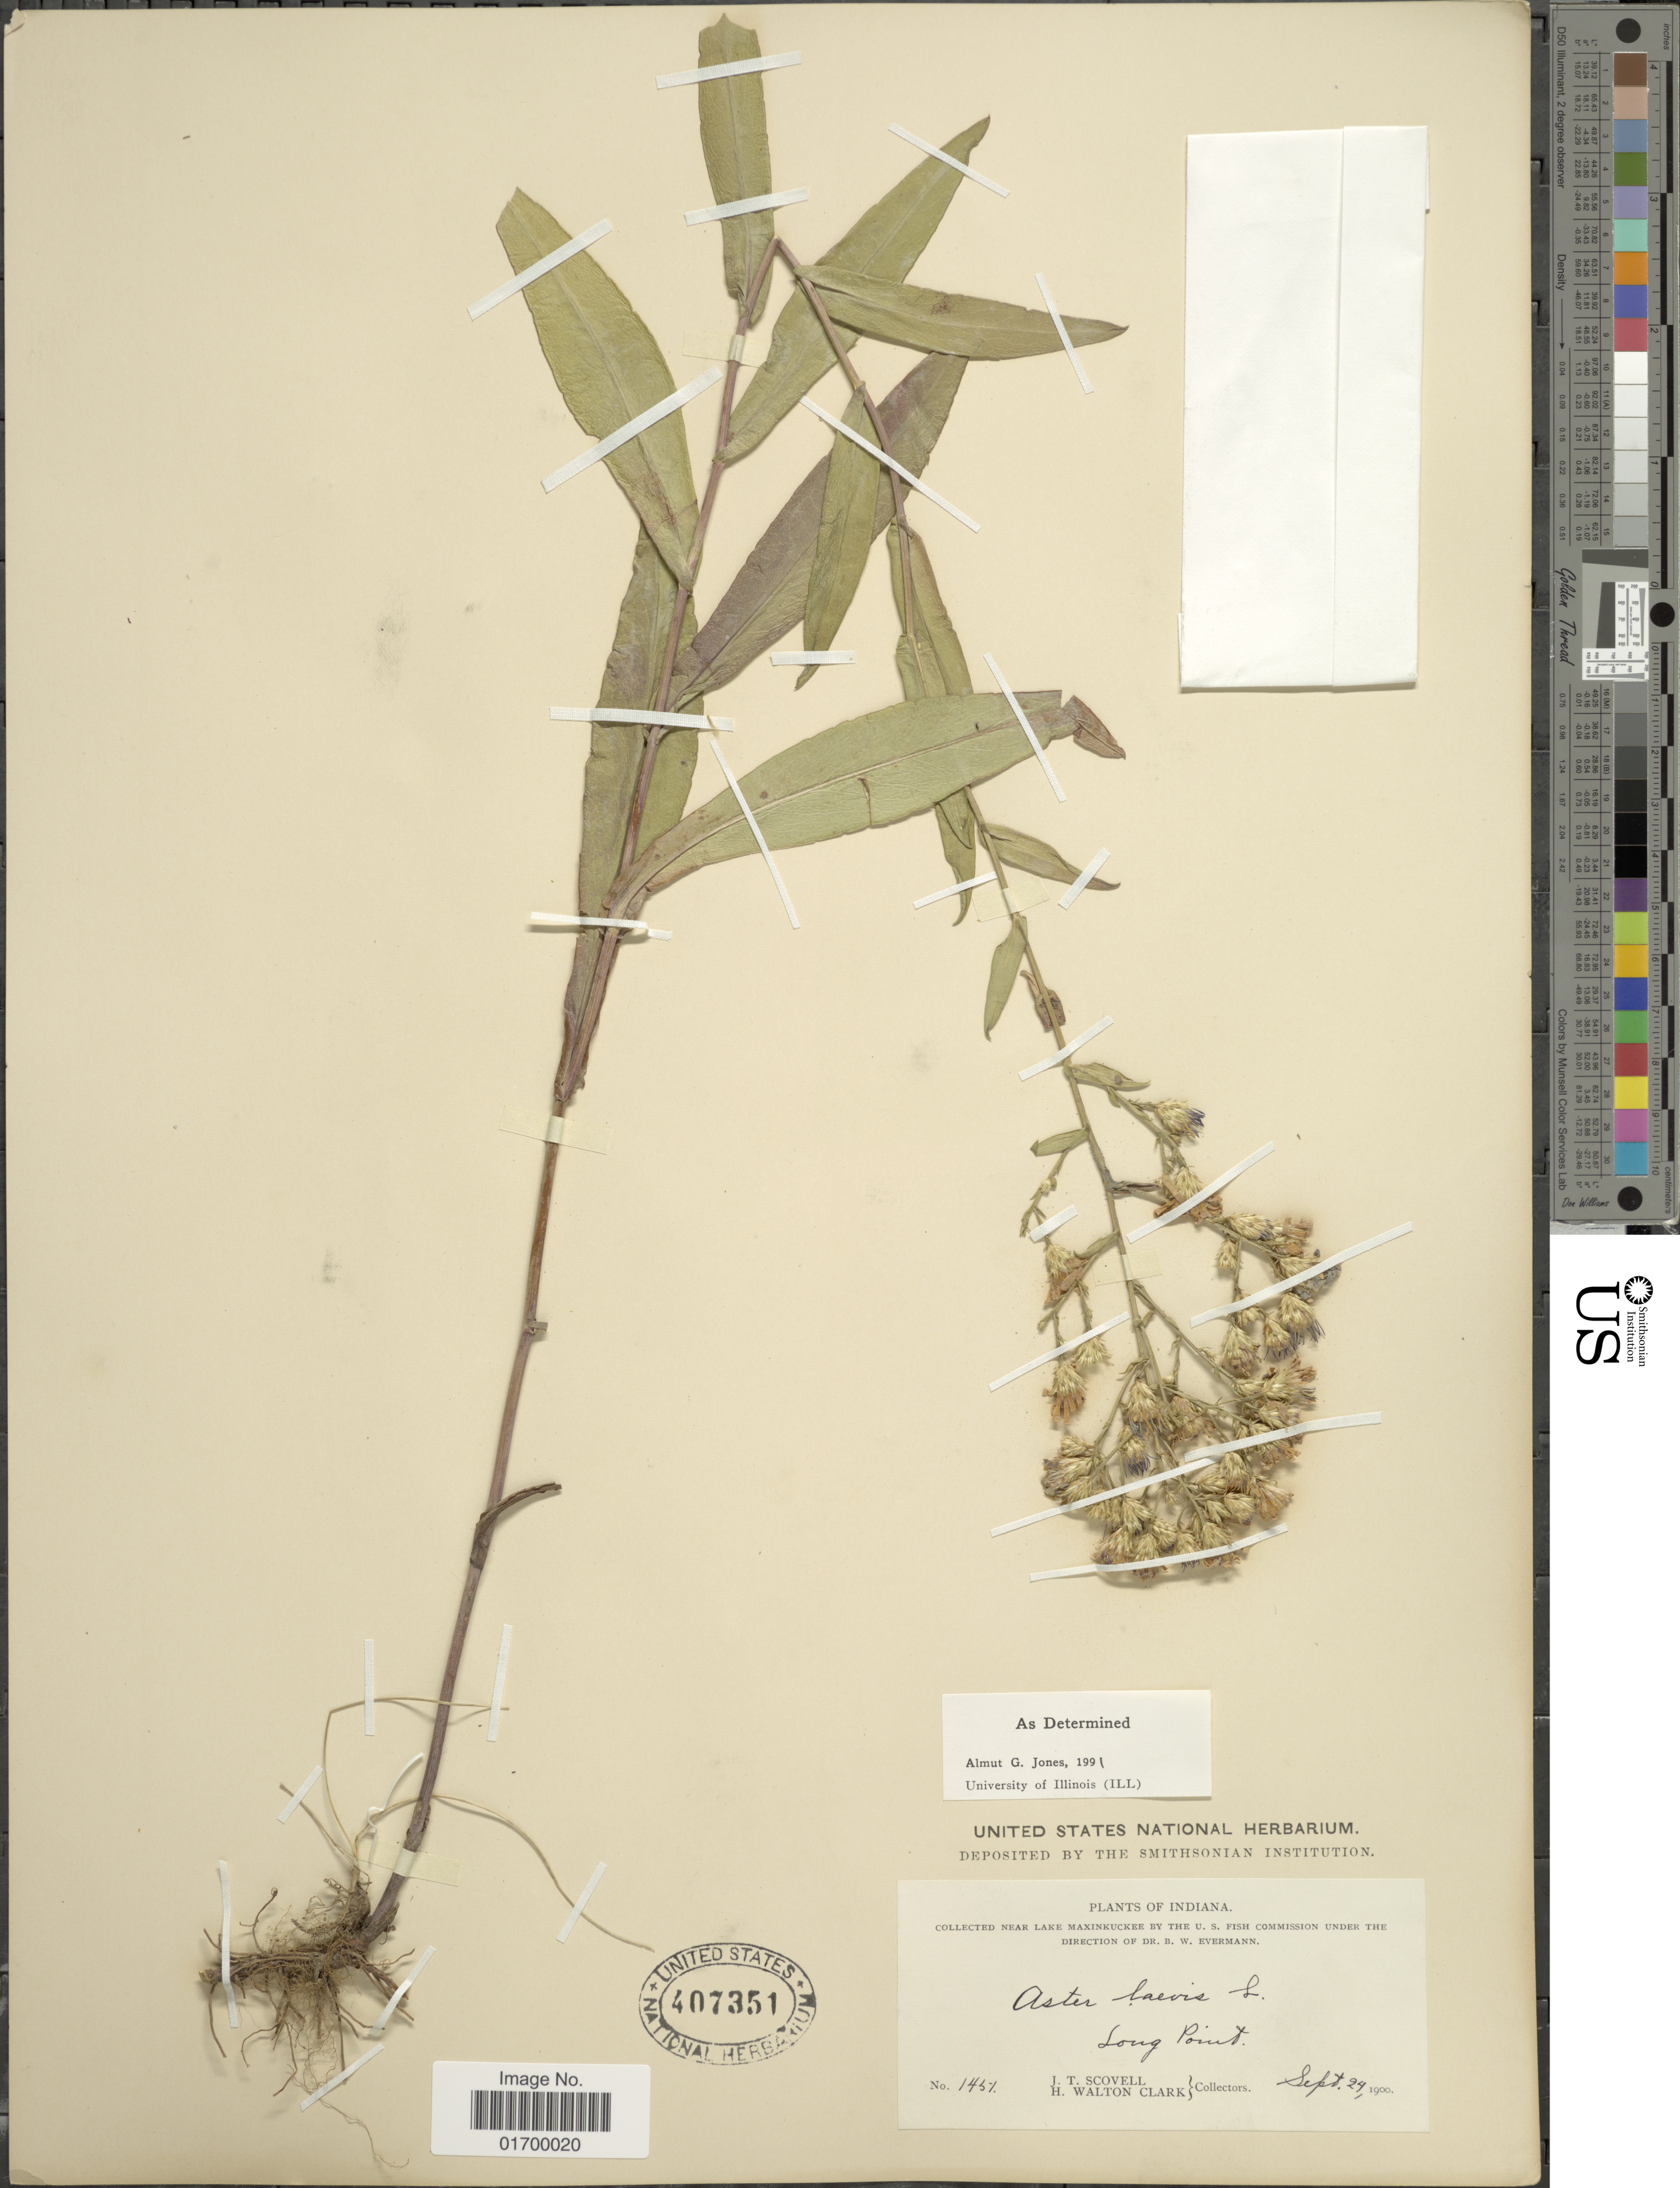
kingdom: Plantae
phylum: Tracheophyta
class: Magnoliopsida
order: Asterales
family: Asteraceae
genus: Symphyotrichum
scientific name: Symphyotrichum laeve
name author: (L.) Á. Löve & D. Löve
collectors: J. T. Scovell & H. W. Clark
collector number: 1451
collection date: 1900-09-24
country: United States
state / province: Indiana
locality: Near Lake Maxinkuckee, Long Point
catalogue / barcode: US 407351